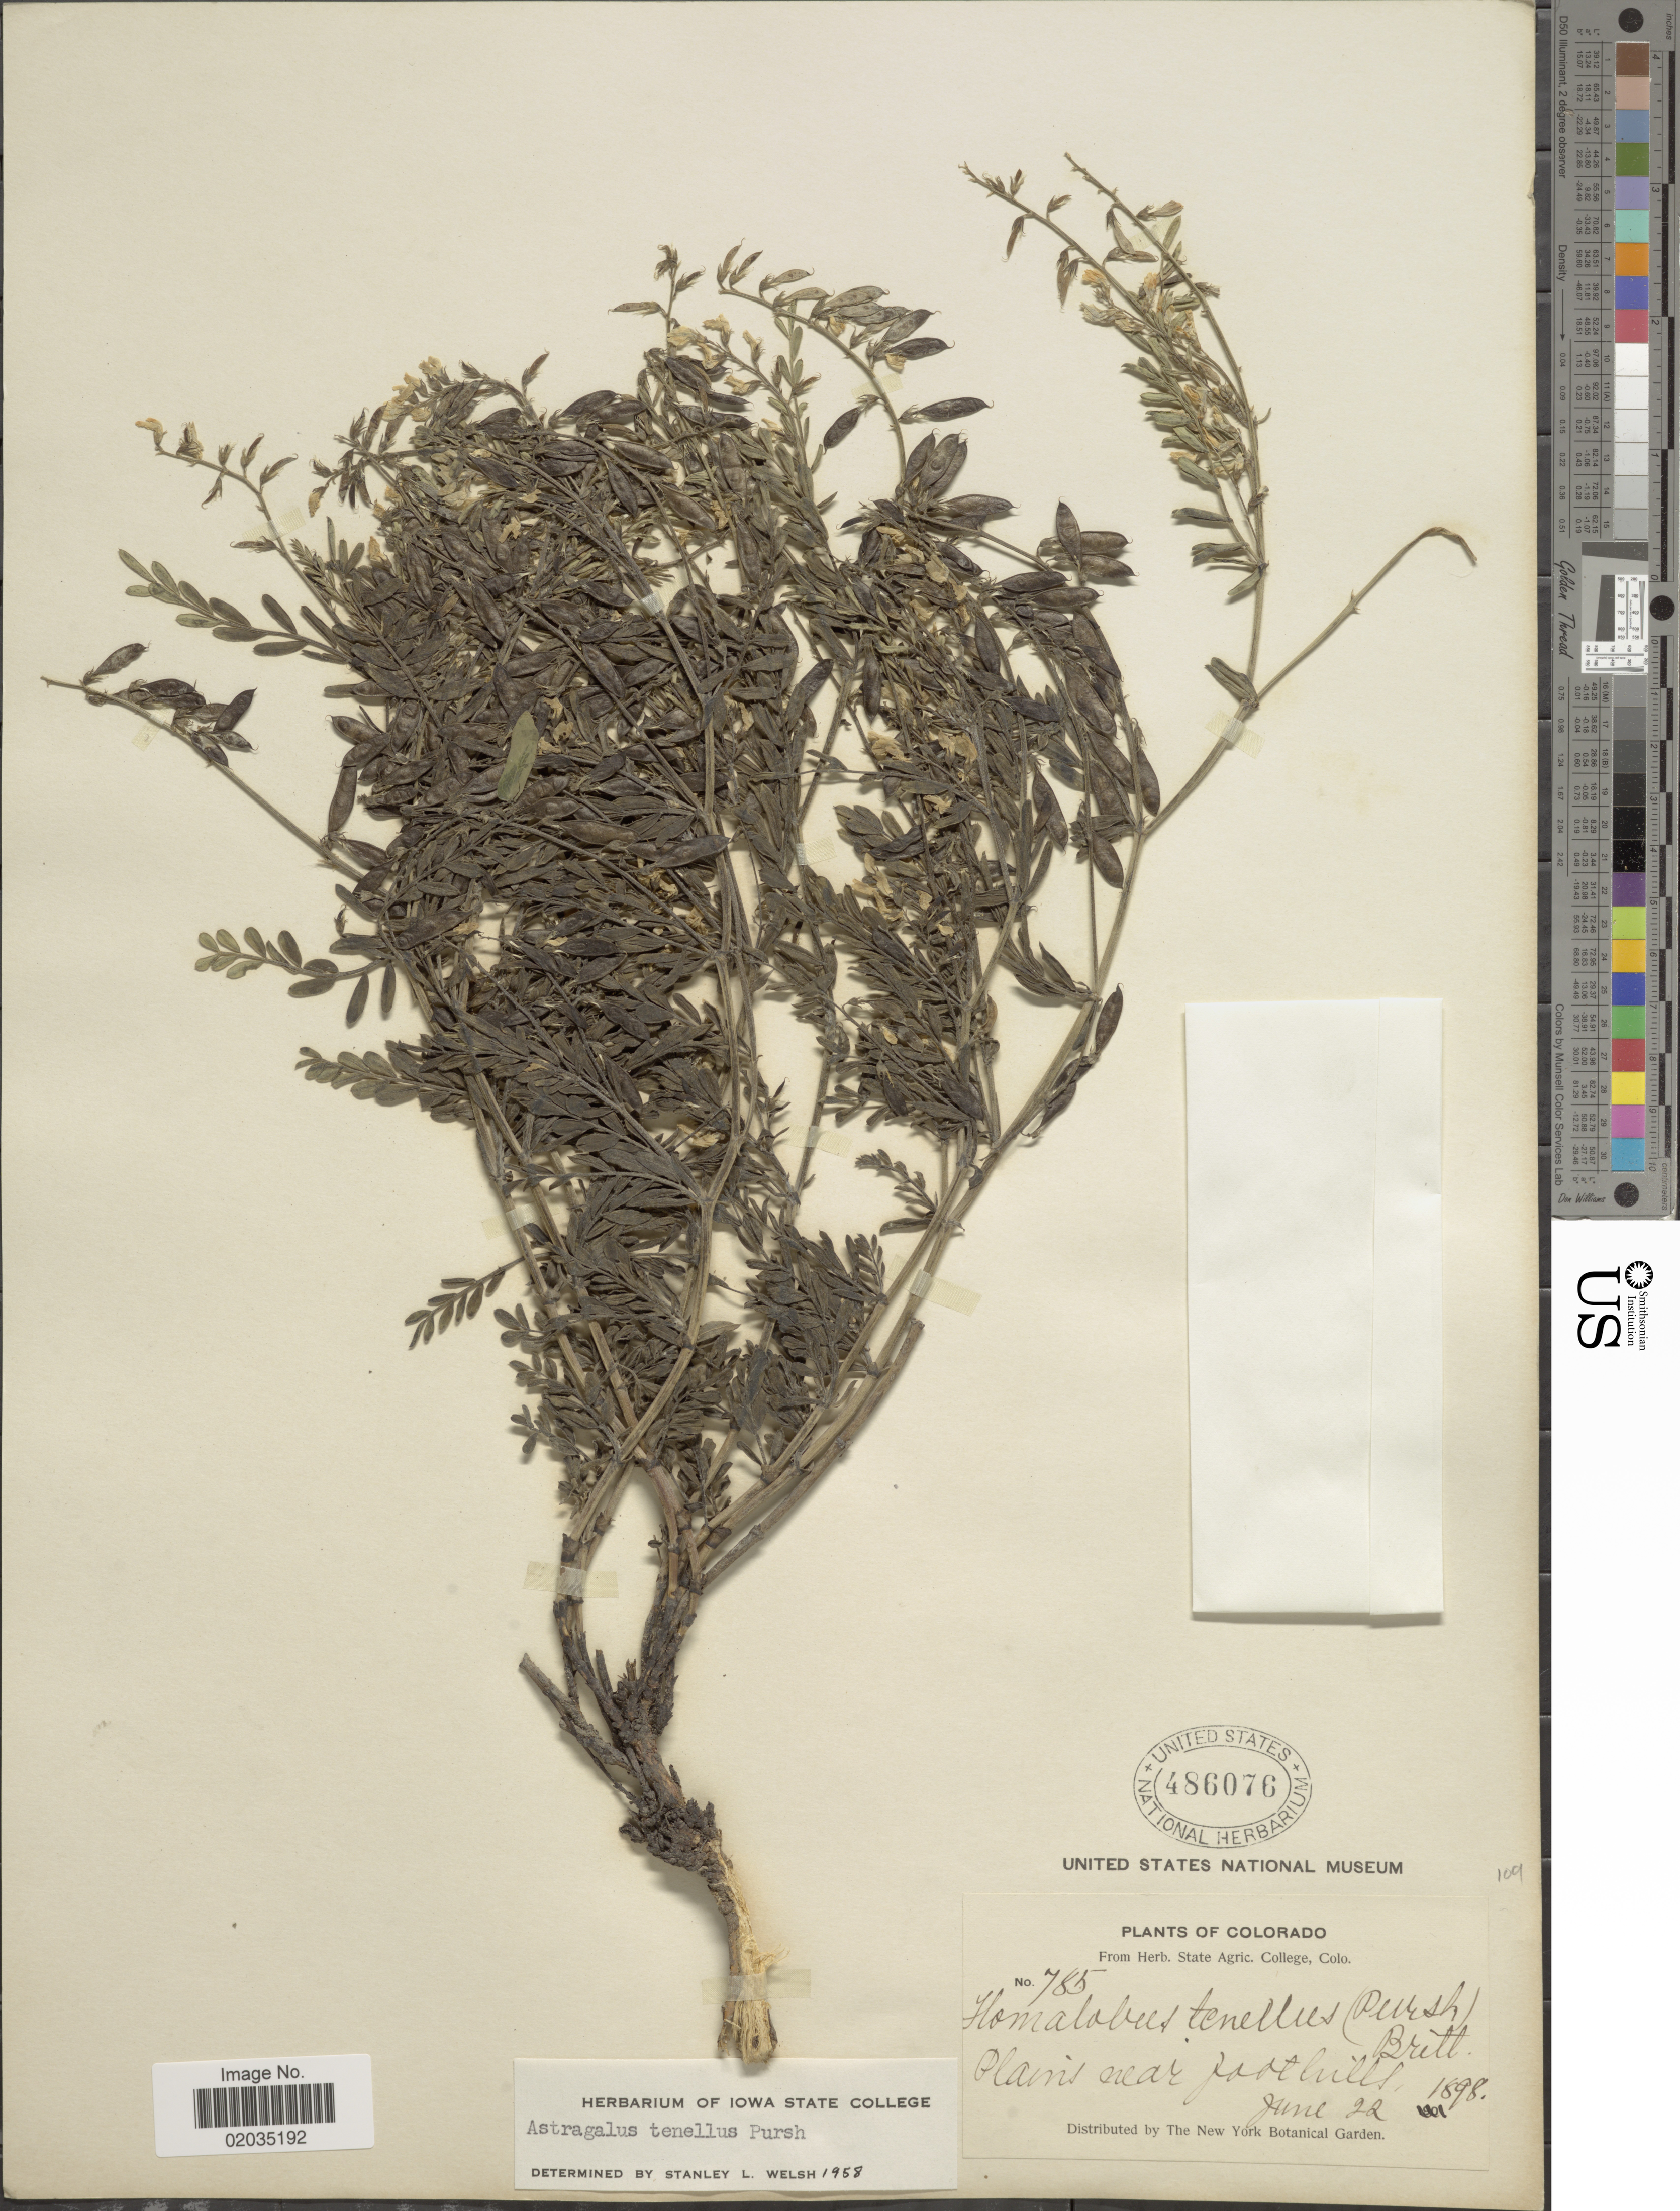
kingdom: Plantae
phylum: Tracheophyta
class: Magnoliopsida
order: Fabales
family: Fabaceae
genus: Astragalus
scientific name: Astragalus tenellus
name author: Pursh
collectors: ex herb. State Agric. College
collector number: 785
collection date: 1898-06-22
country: United States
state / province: Colorado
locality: Plains near foothills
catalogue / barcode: US 486076